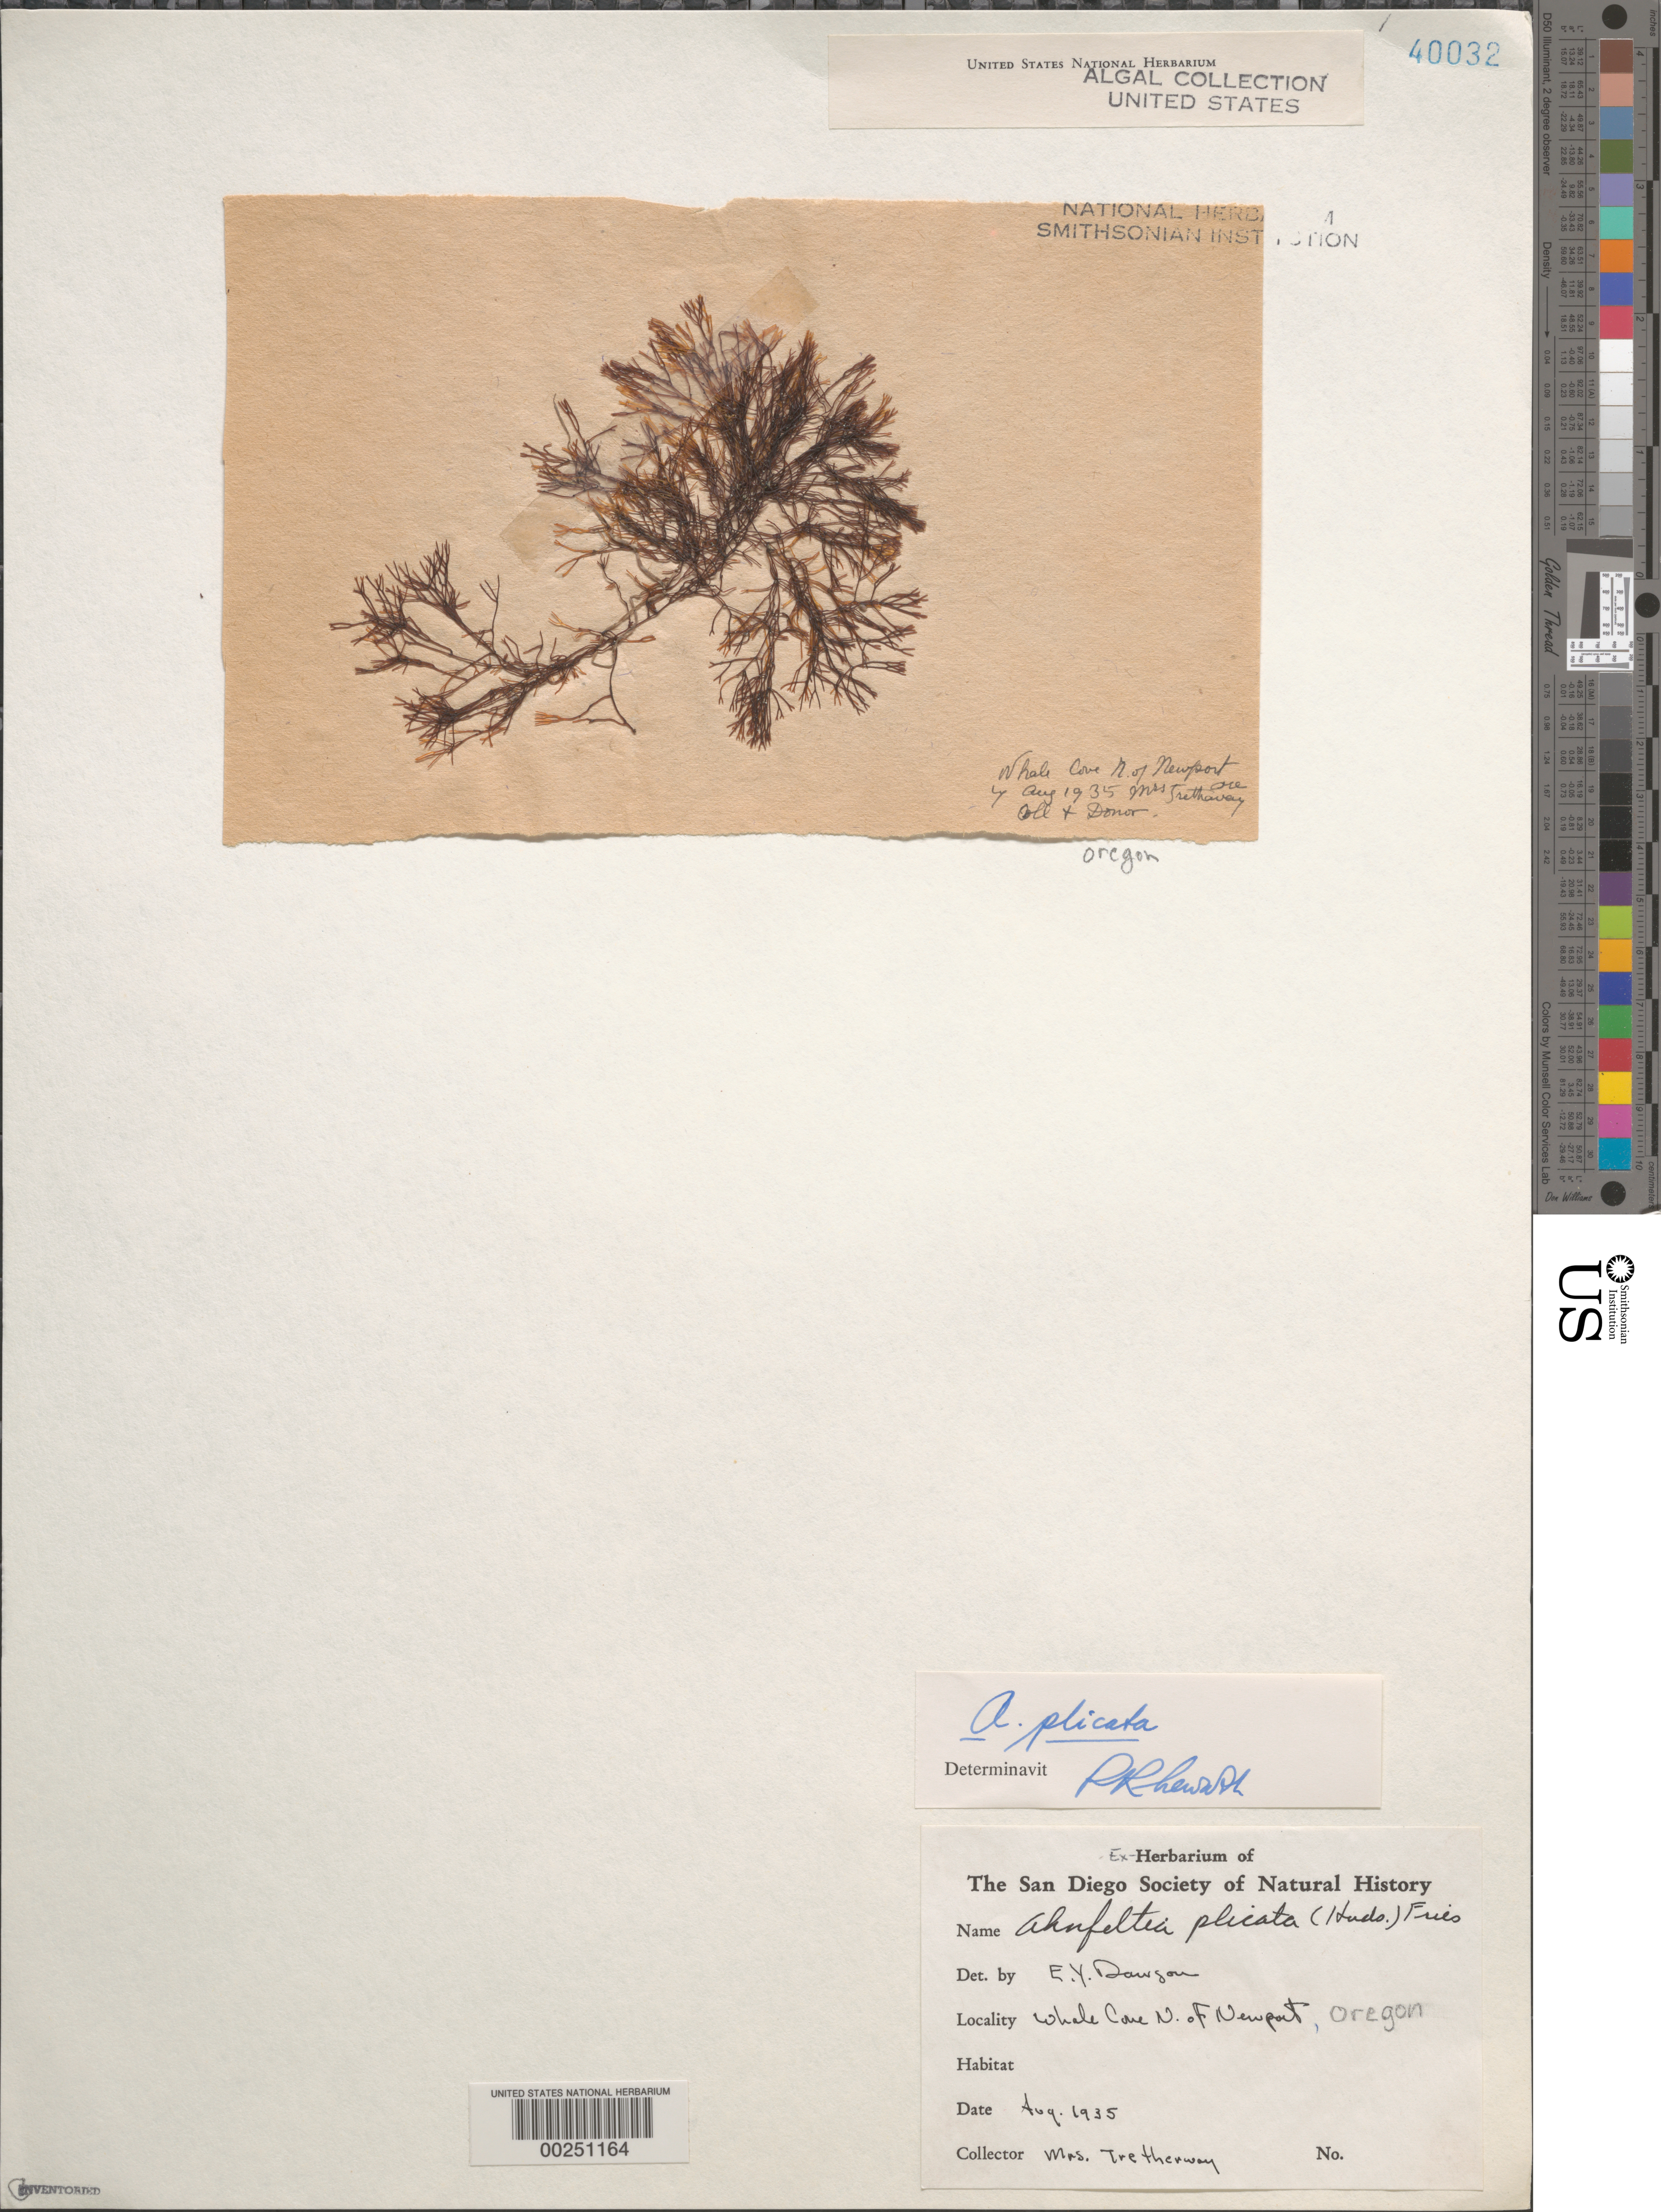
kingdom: Plantae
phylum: Rhodophyta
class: Florideophyceae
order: Ahnfeltiales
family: Ahnfeltiaceae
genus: Ahnfeltia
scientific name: Ahnfeltia plicata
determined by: Newroth, P. R.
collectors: A. Tretherway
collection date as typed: Aug 1935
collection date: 1935-08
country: United States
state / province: Oregon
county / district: Lincoln County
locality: Whale Cove, north of Newport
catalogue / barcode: US 40032